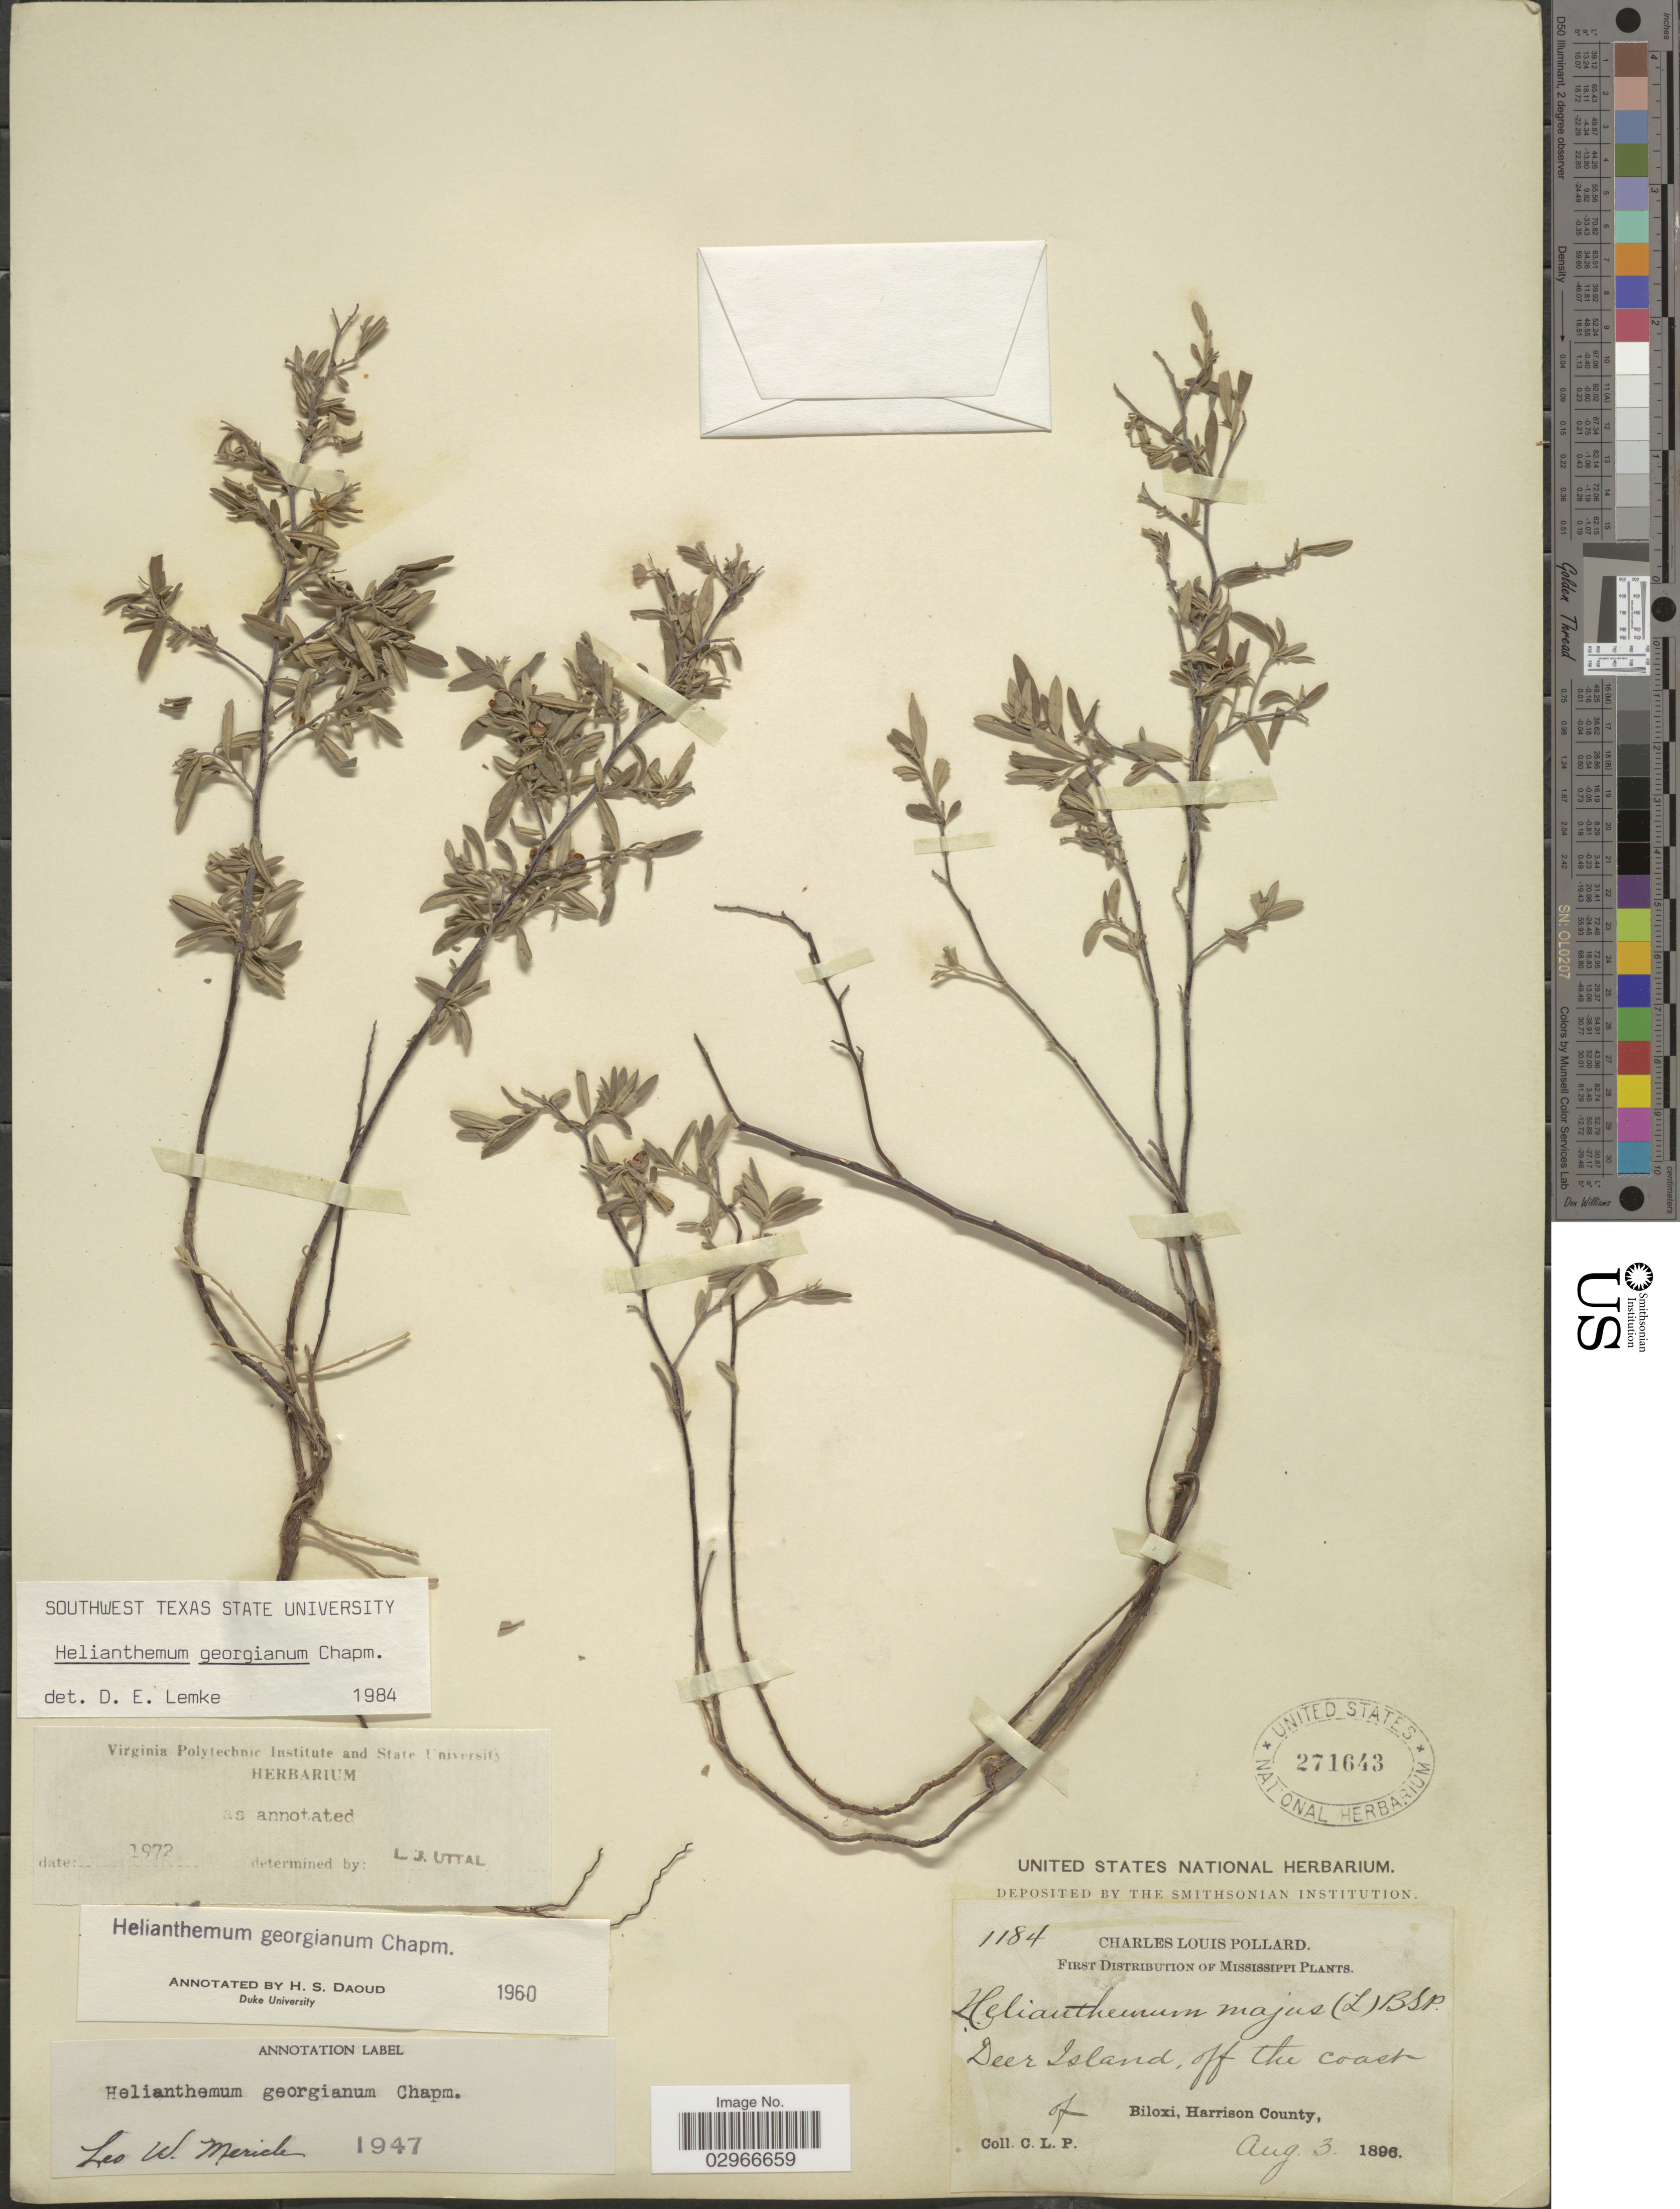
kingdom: Plantae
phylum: Tracheophyta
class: Magnoliopsida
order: Malvales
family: Cistaceae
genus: Helianthemum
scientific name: Helianthemum georgianum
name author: Chapm.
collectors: C. L. Pollard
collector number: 1184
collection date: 1896-08-03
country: United States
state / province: Mississippi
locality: Deer Island, off the coast of Biloxi, Harrison County.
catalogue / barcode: US 271643